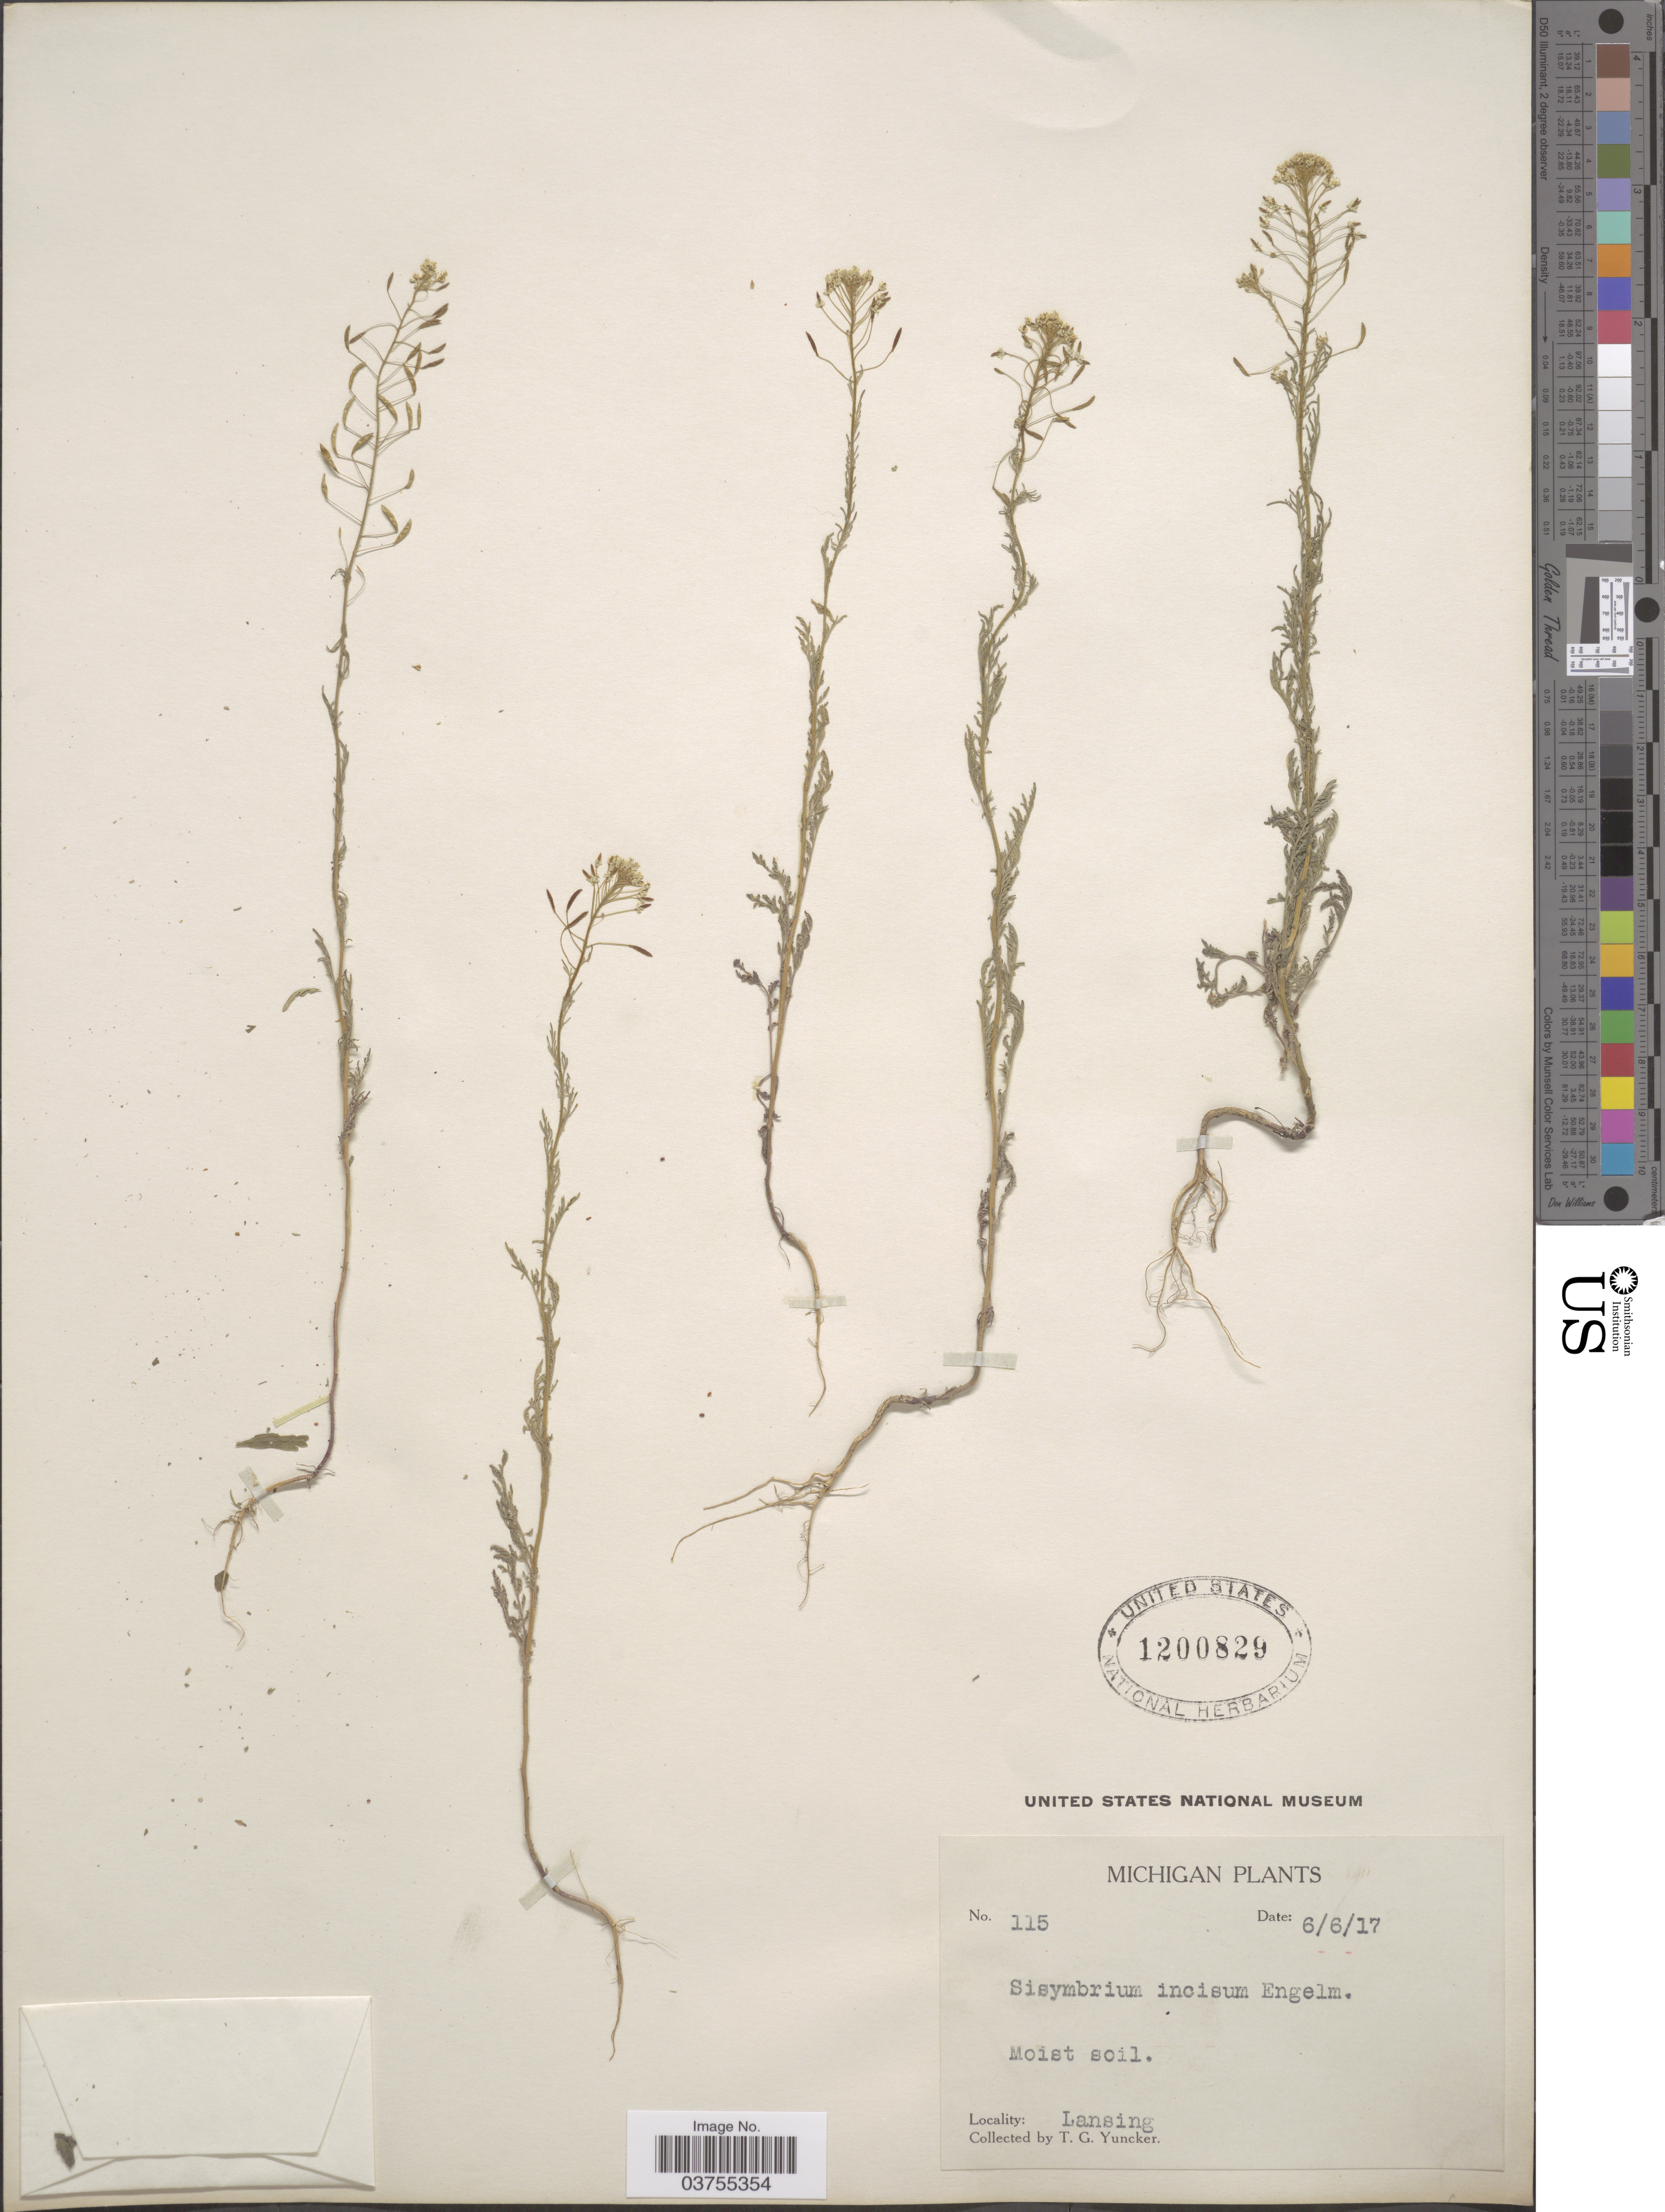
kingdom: Plantae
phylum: Tracheophyta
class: Magnoliopsida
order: Brassicales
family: Brassicaceae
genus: Descurainia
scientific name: Descurainia sp.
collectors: T. G. Yuncker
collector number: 115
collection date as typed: Transcribed d/m/y: 6/6/17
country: United States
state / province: Michigan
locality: Lansing.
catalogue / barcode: US 1200829